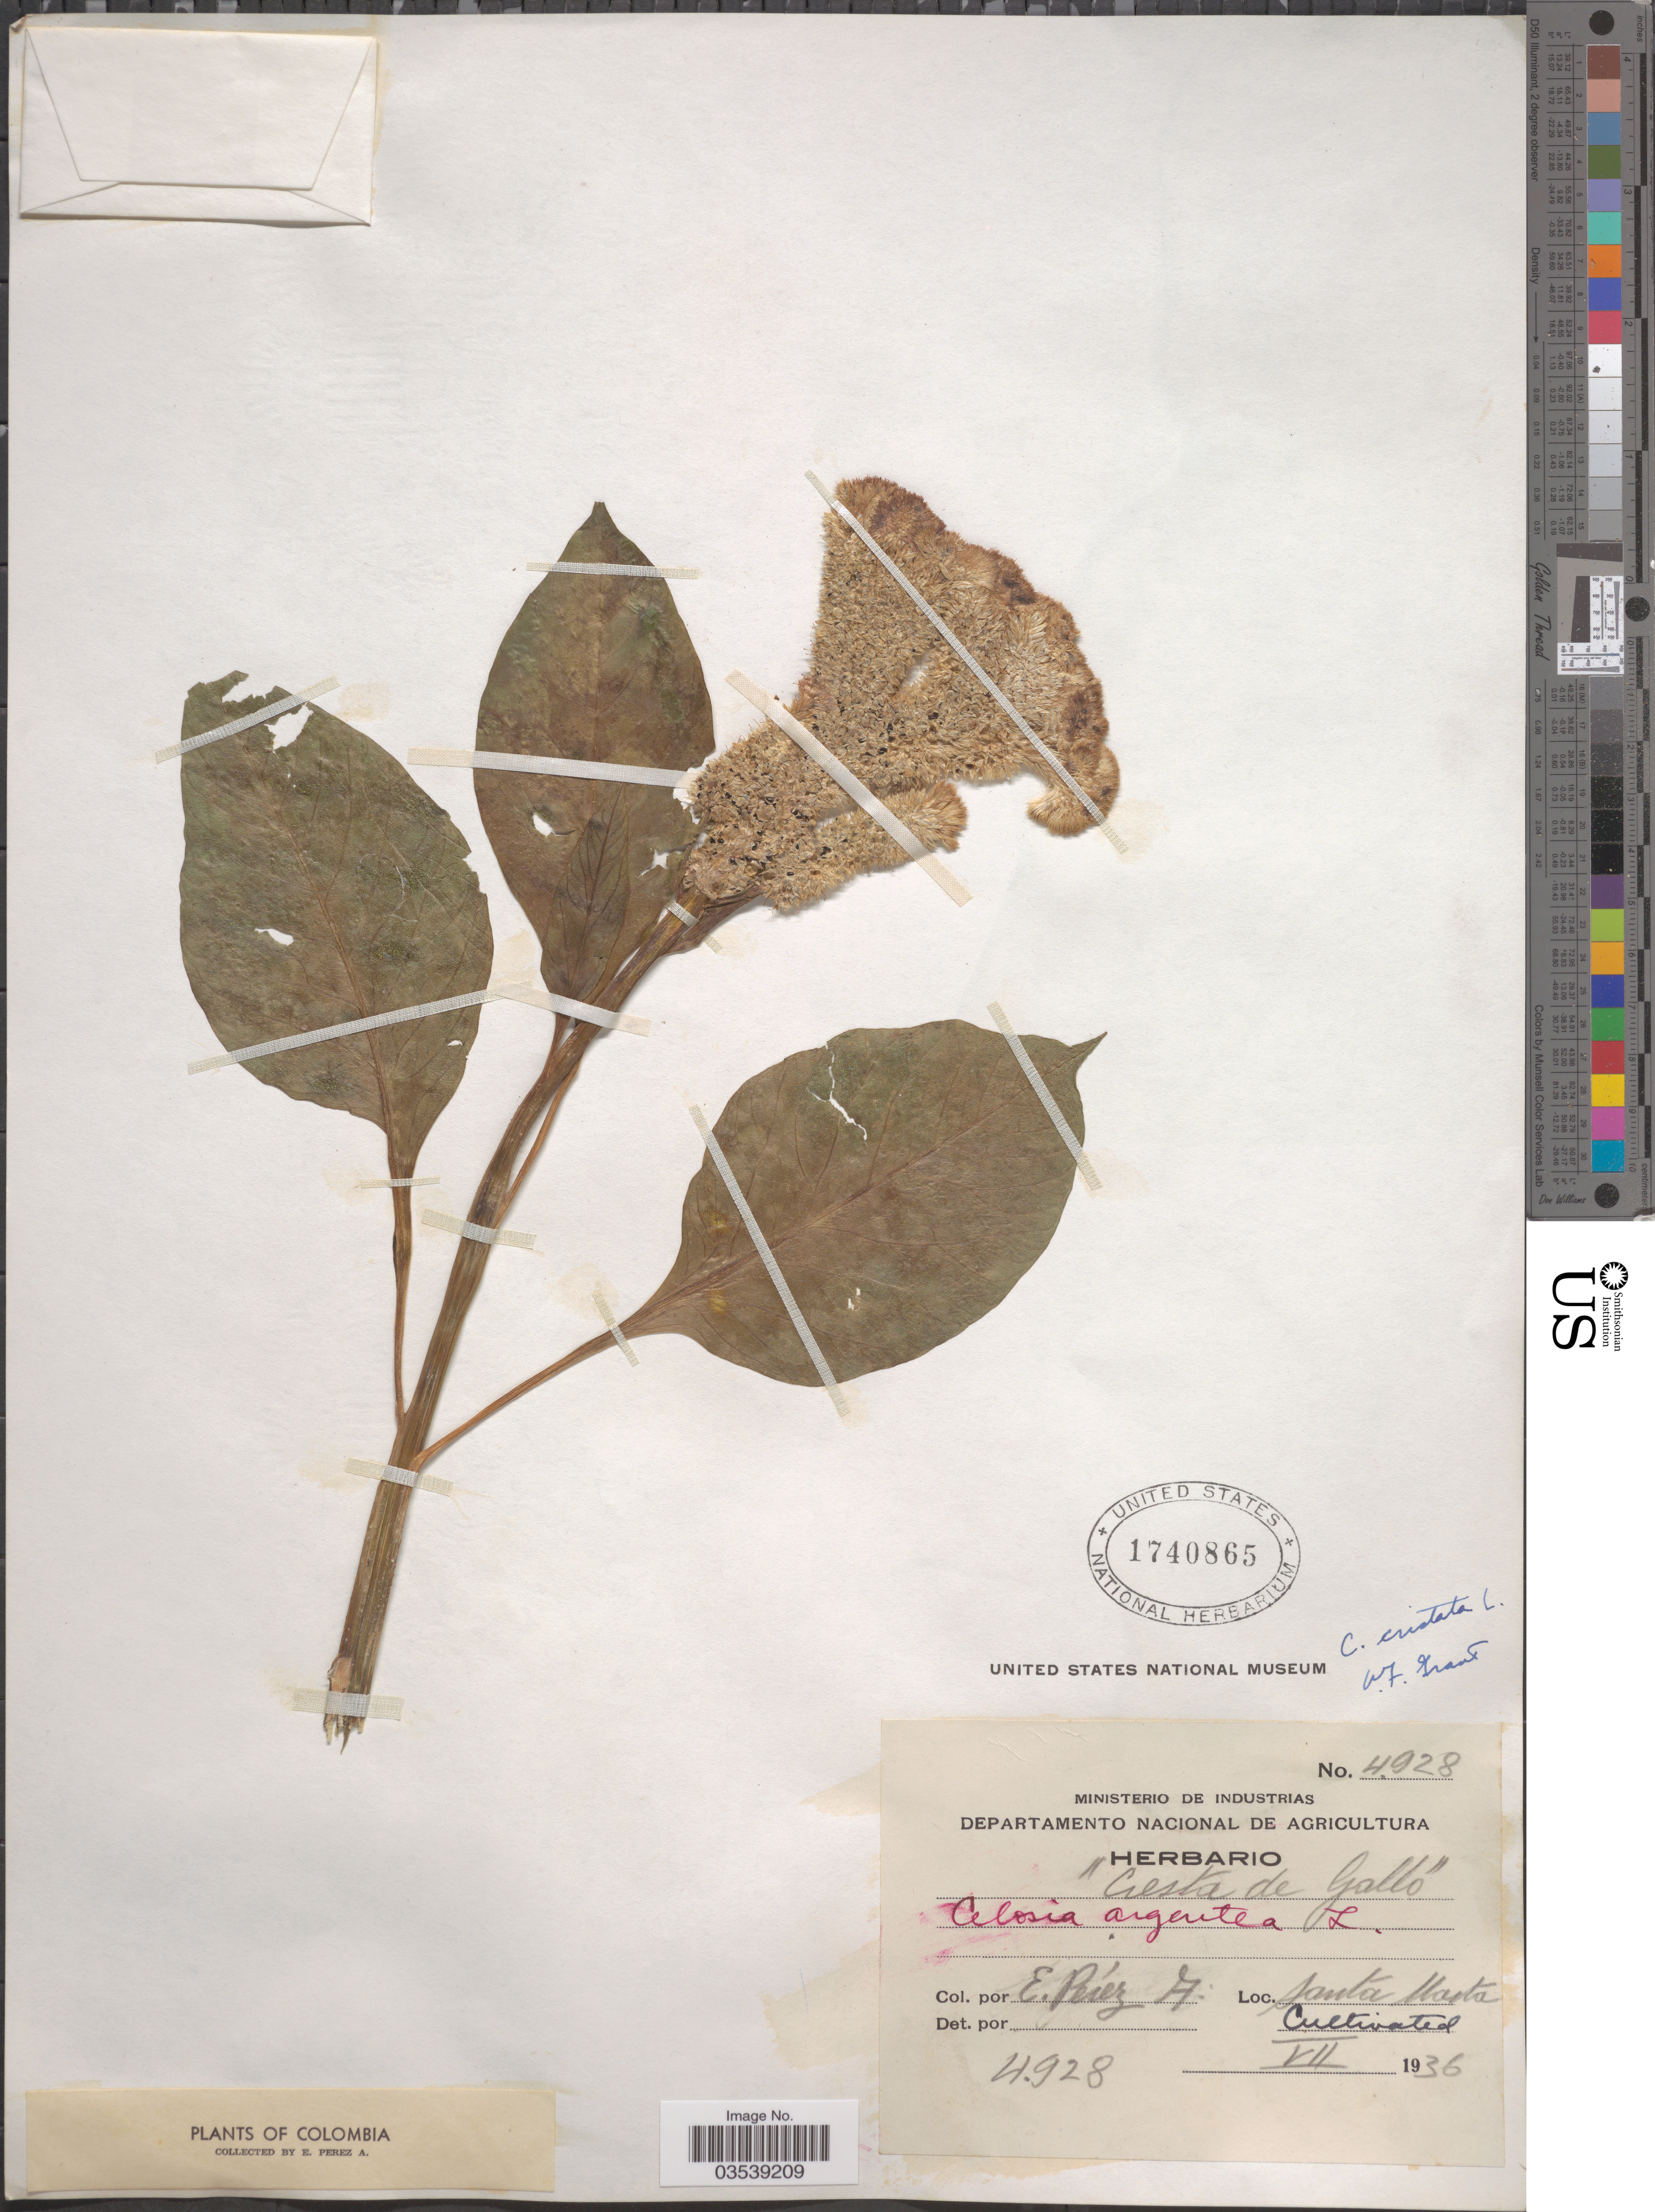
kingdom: Plantae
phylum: Tracheophyta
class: Magnoliopsida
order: Caryophyllales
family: Amaranthaceae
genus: Celosia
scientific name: Celosia argentea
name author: L.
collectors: E. Pérez Arbeláez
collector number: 4928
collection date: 1936-07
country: Colombia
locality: Santa Marta.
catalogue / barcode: US 1740865